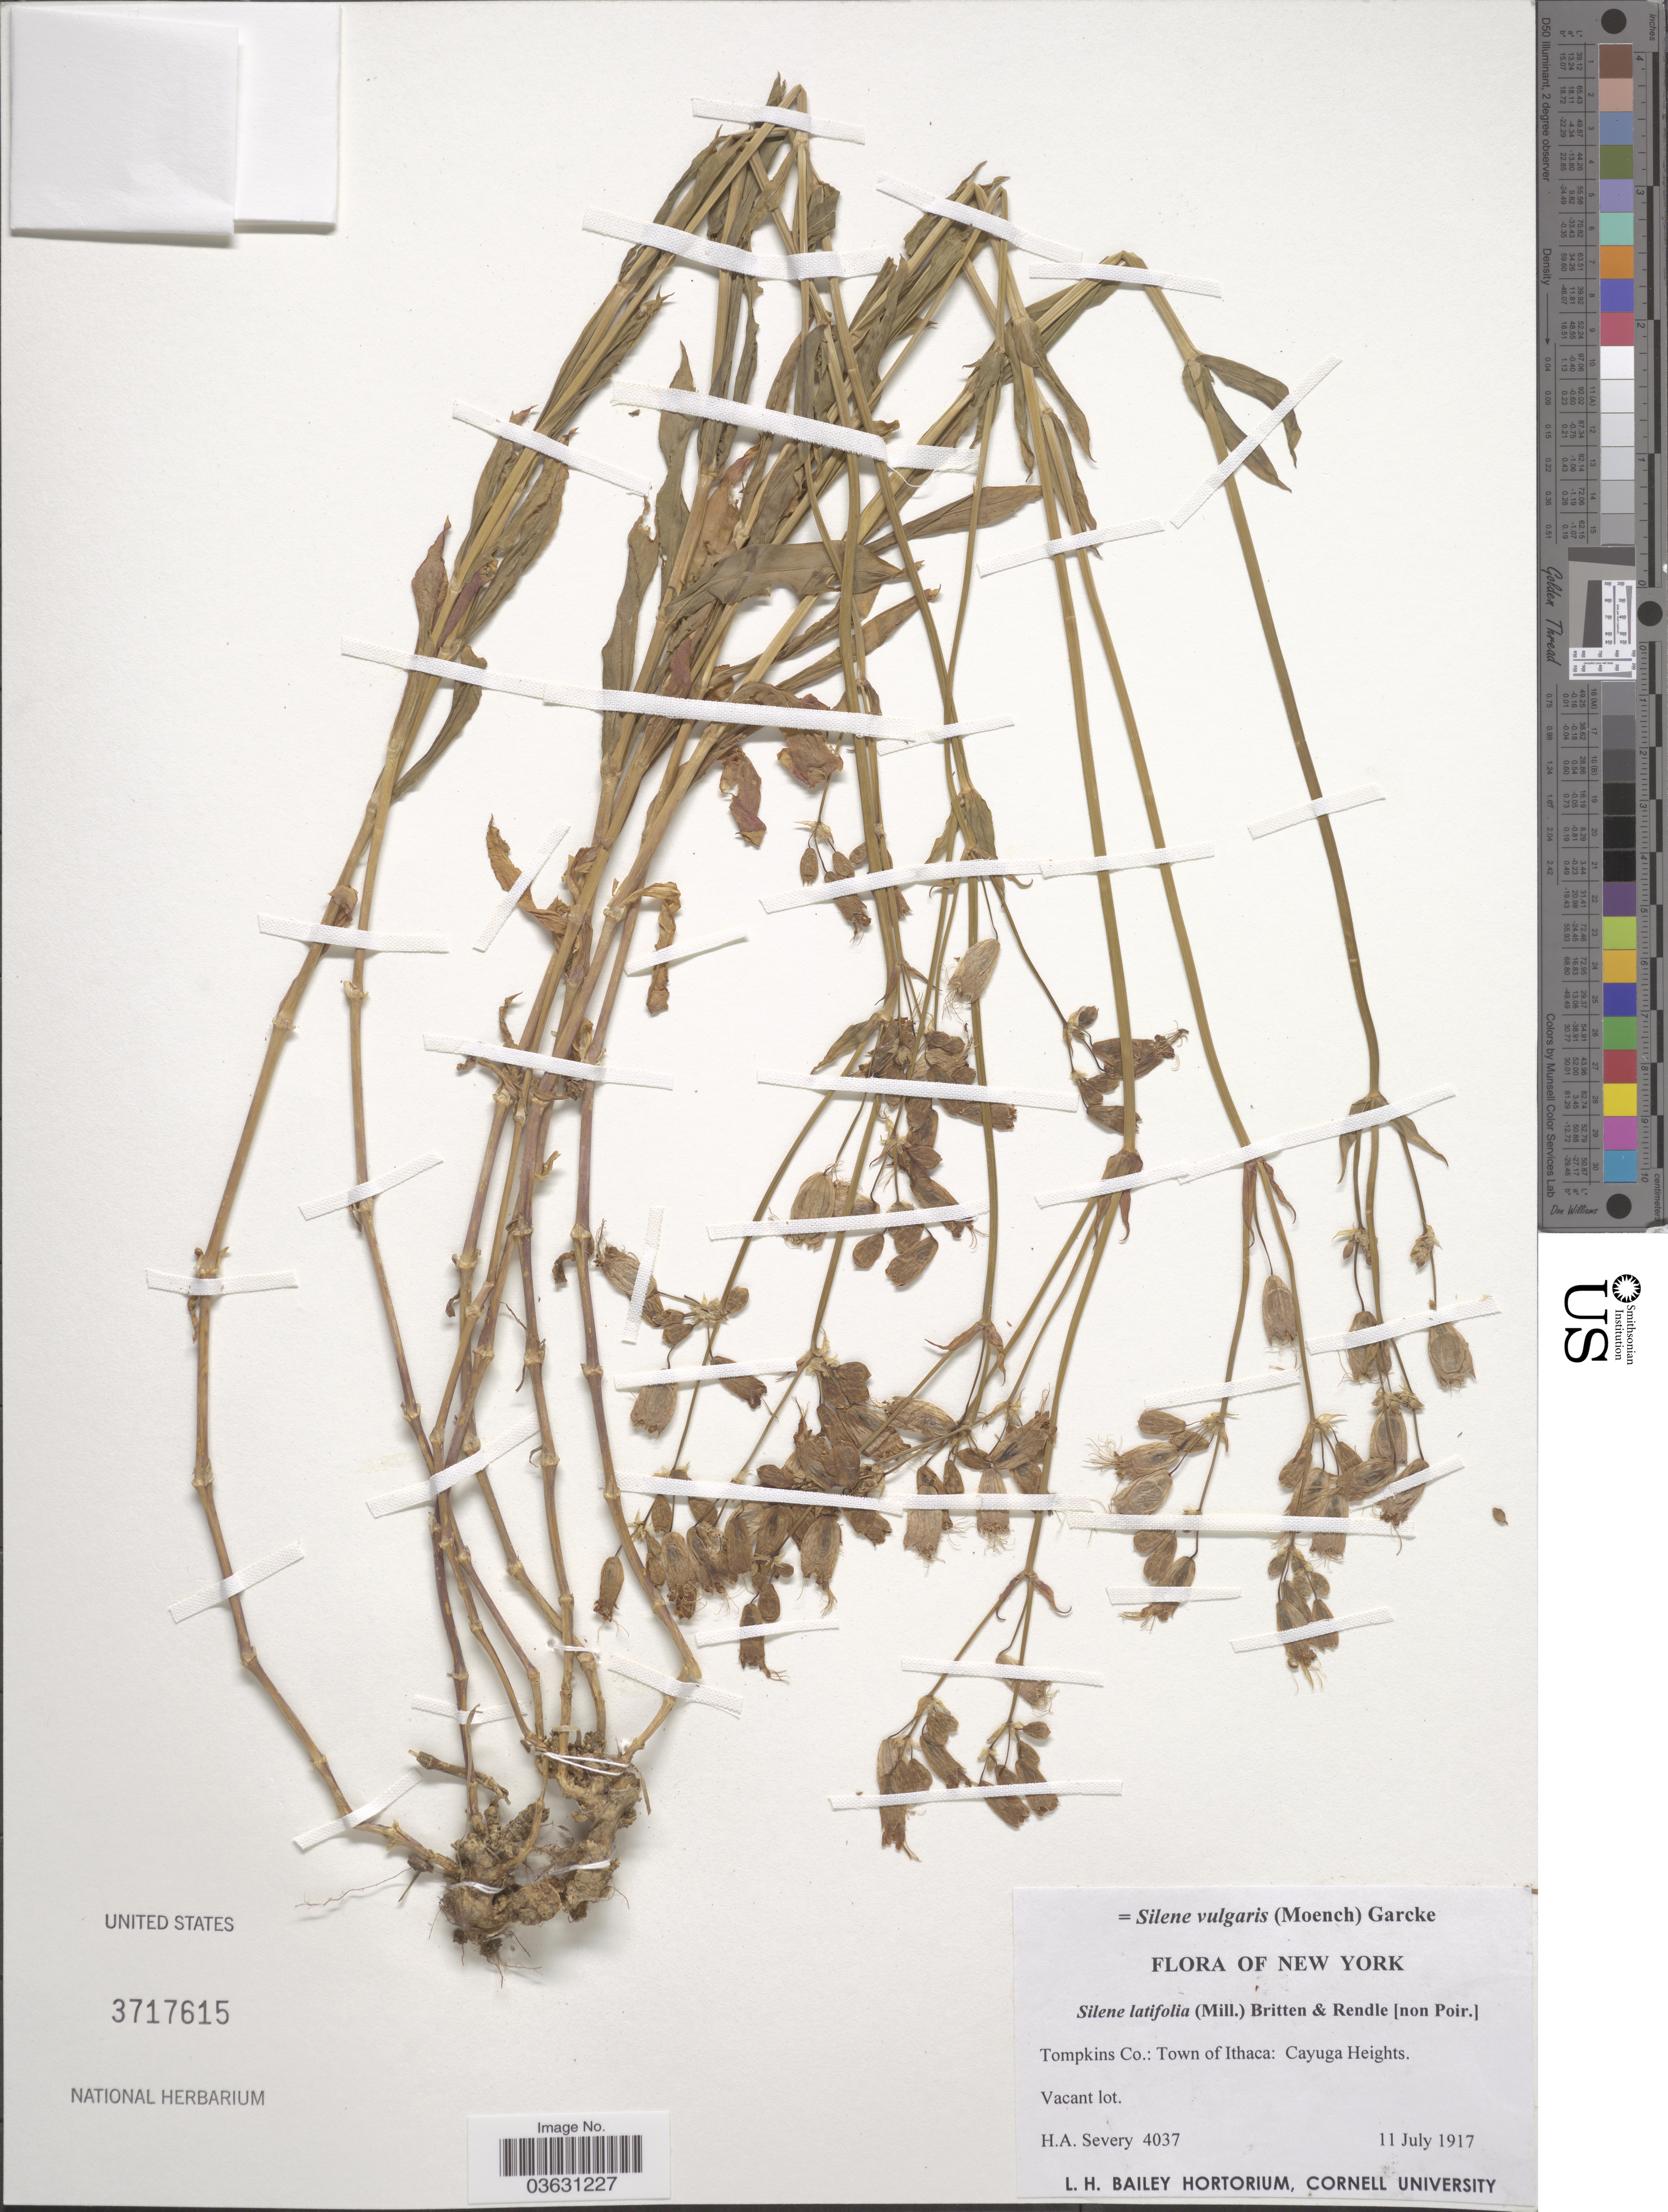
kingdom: Plantae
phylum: Tracheophyta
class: Magnoliopsida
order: Caryophyllales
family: Caryophyllaceae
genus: Silene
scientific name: Silene latifolia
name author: Poir.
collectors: H. Severy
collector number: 4037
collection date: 1917-07-11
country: United States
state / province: New York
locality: Tompkins Co.: Town of Ithaca: Cayuga Heights.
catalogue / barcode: US 3717615